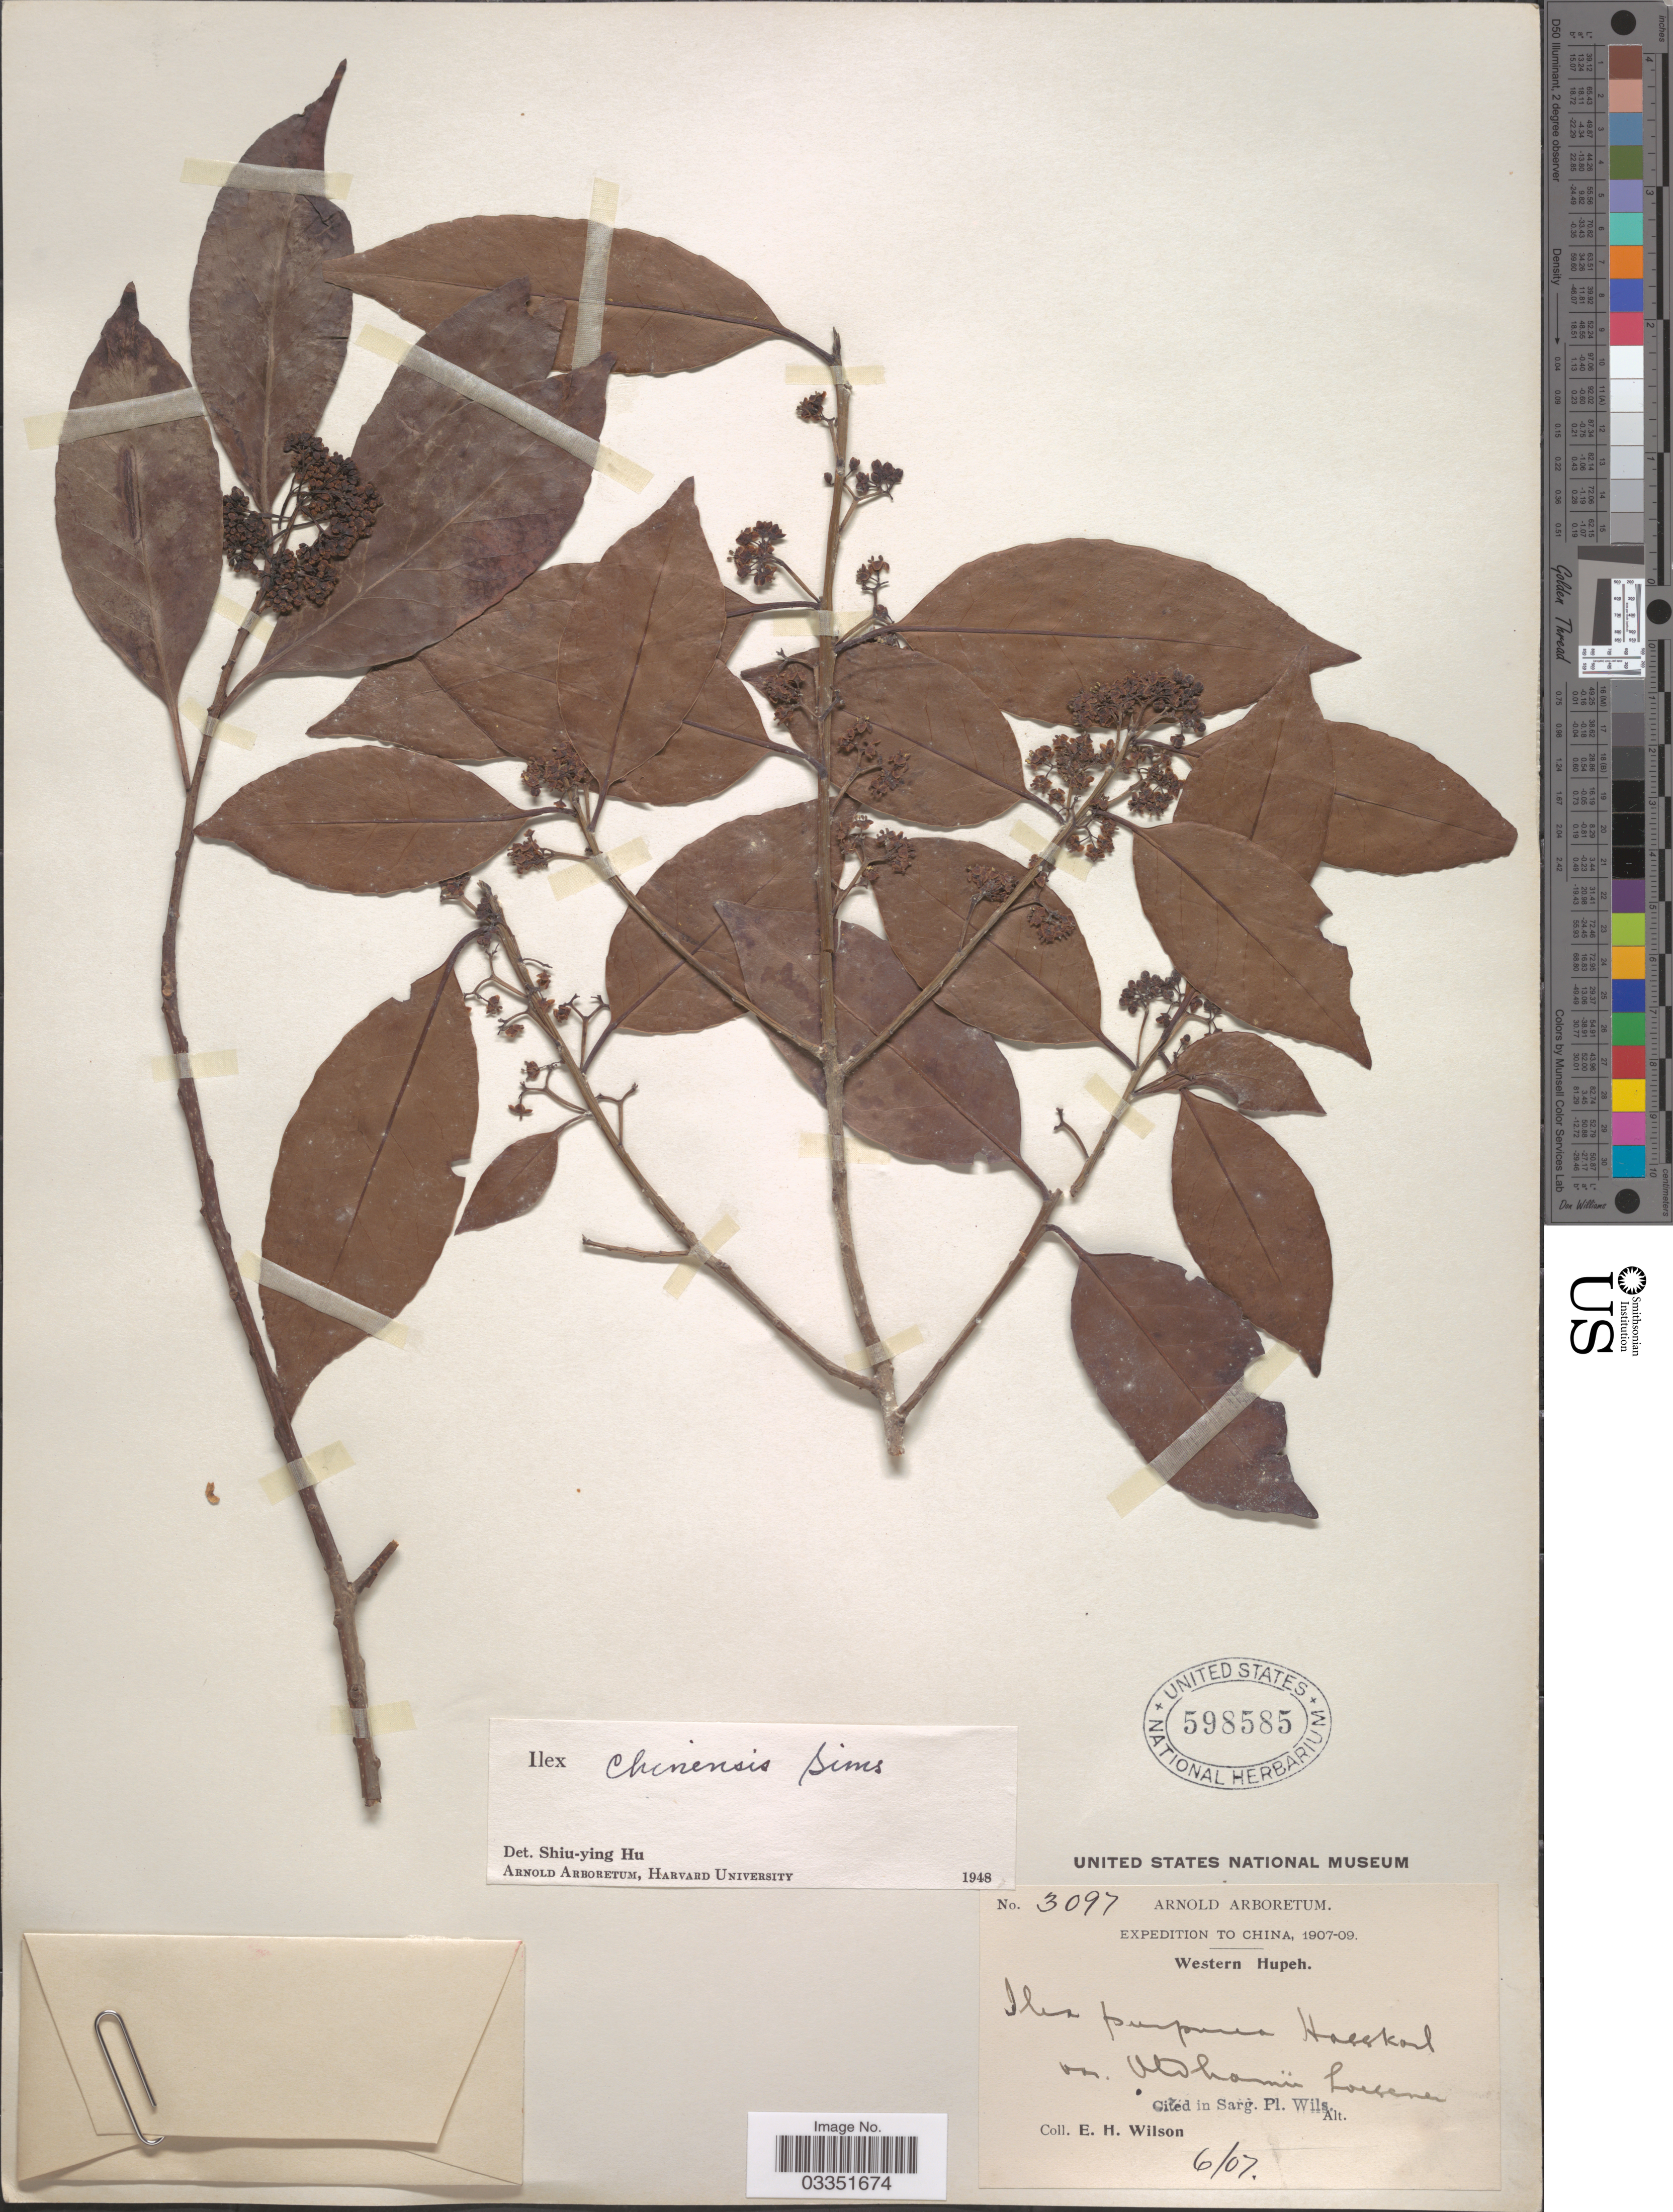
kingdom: Plantae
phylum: Tracheophyta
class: Magnoliopsida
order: Aquifoliales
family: Aquifoliaceae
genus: Ilex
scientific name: Ilex chinensis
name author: Sims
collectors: E. Wilson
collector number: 3097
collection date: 1907-06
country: China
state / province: Hubei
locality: Western Hupeh.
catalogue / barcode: US 598585